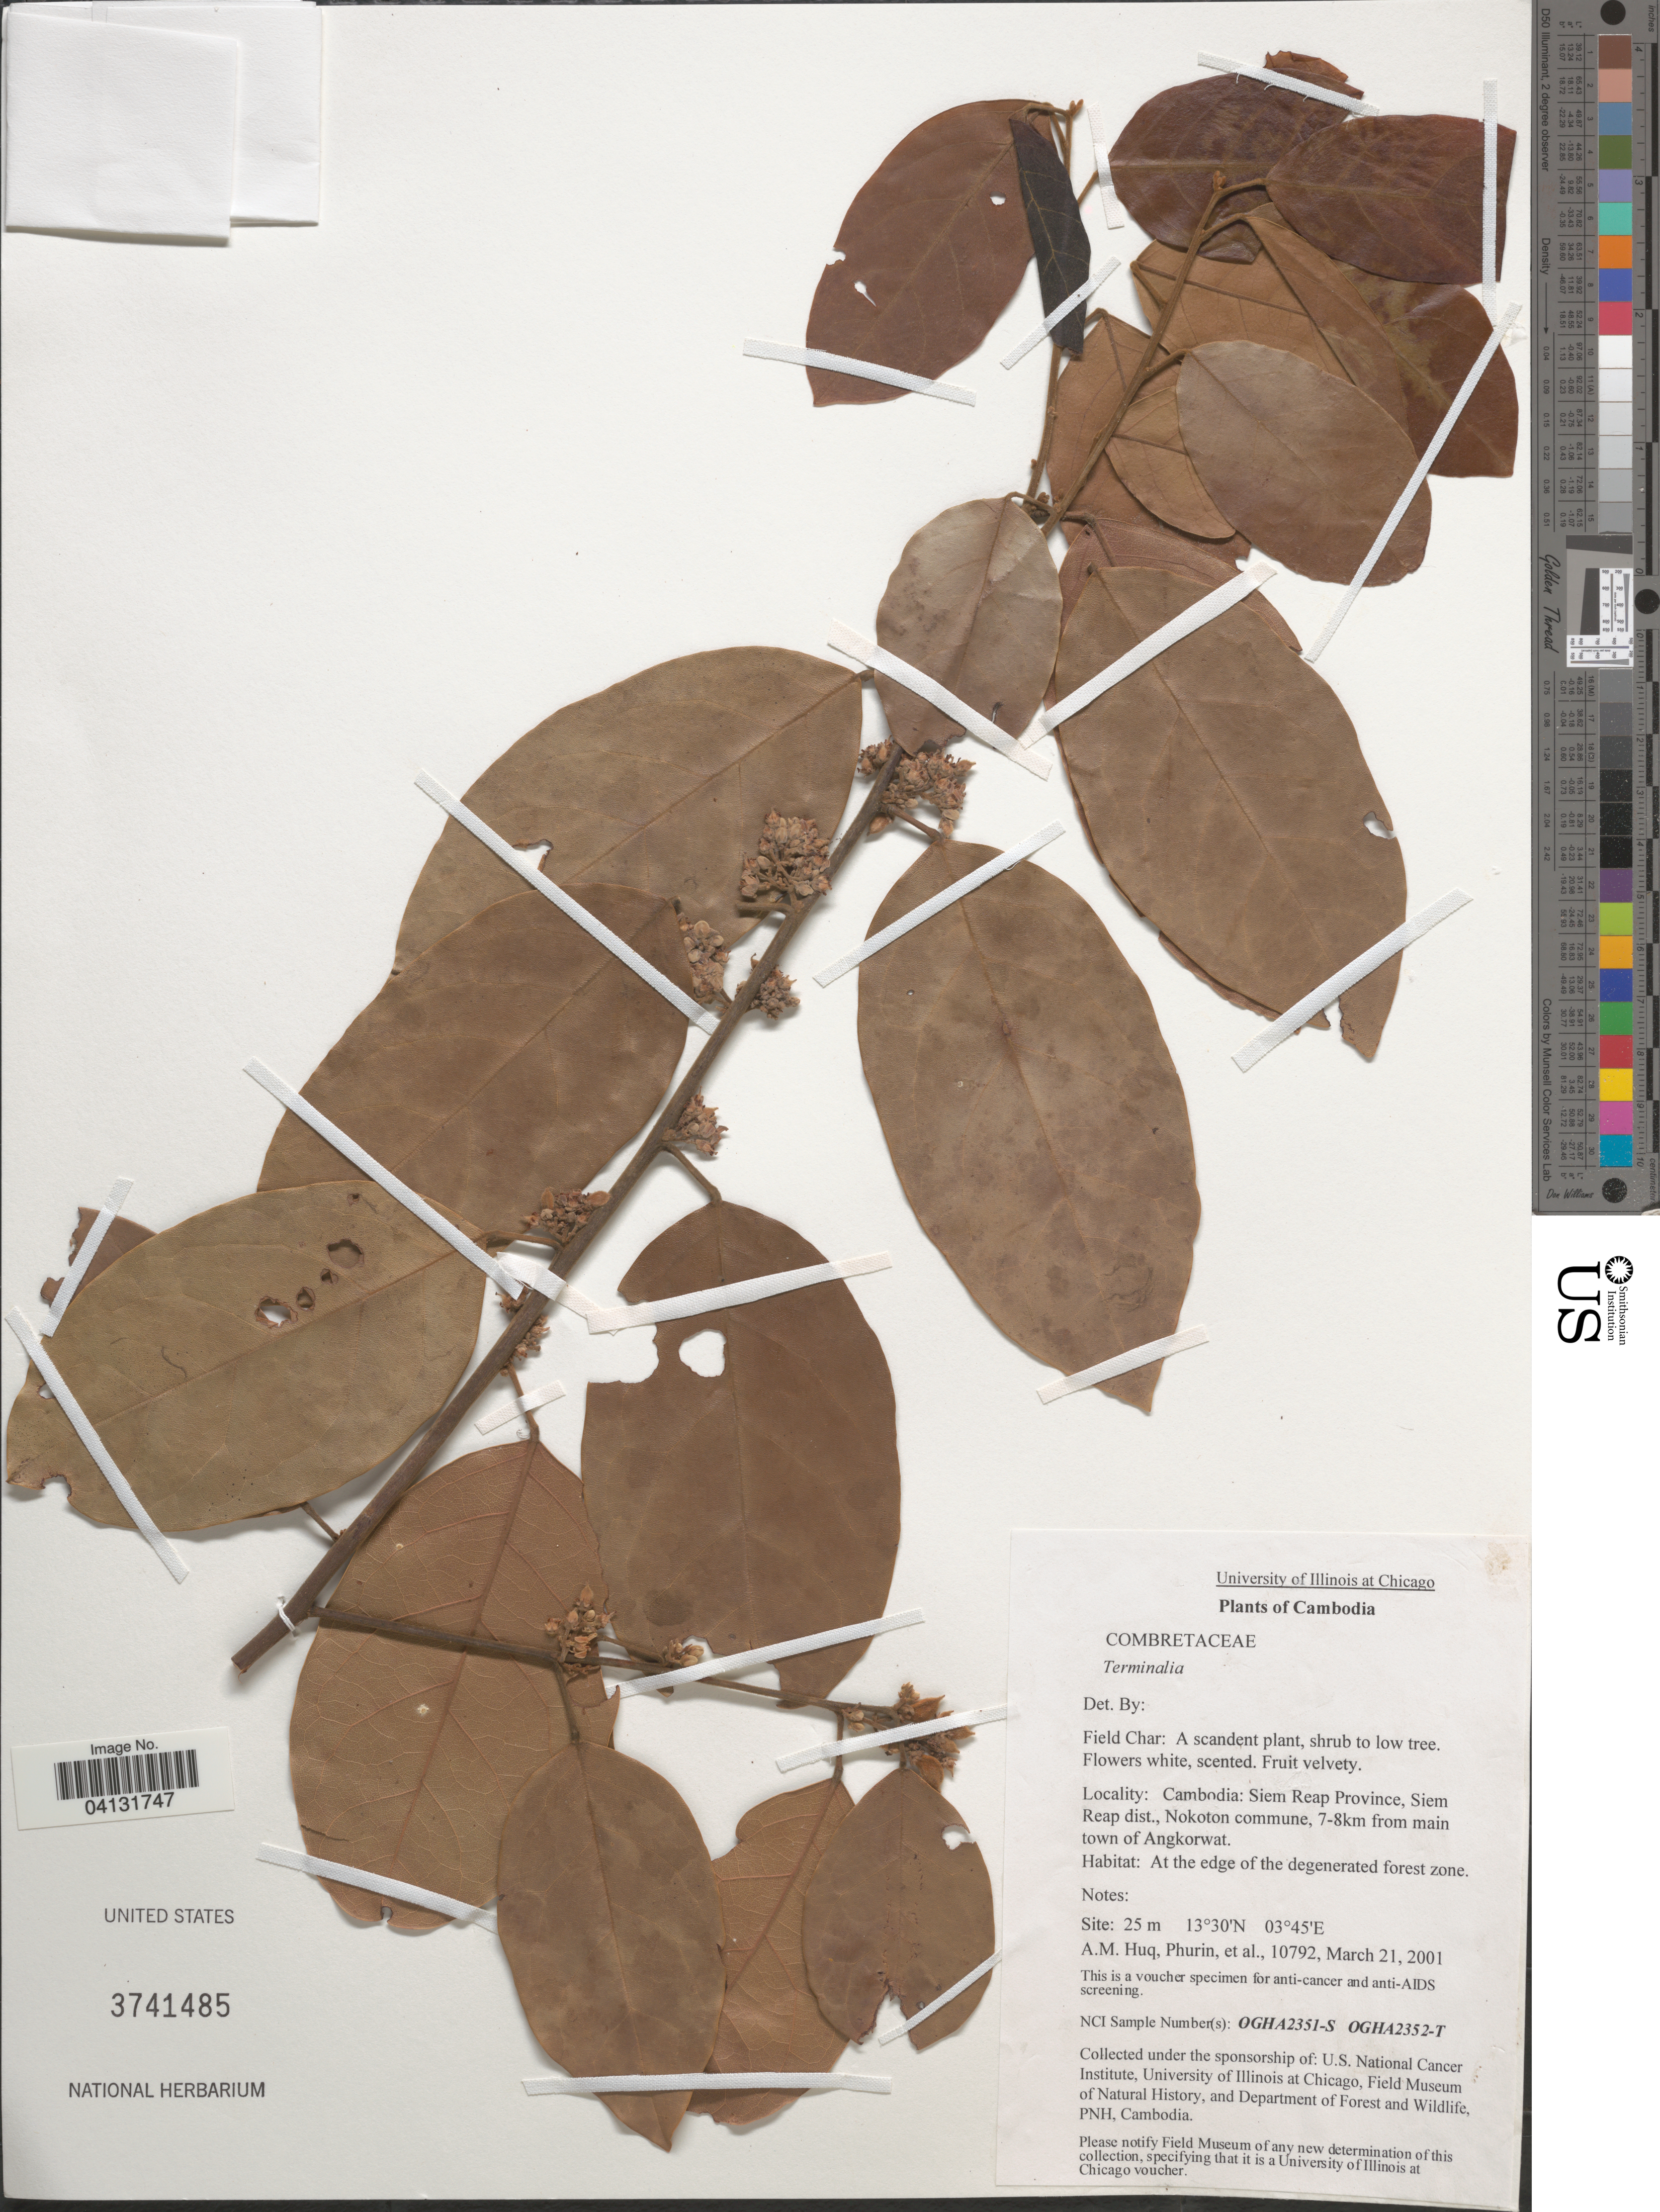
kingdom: Plantae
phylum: Tracheophyta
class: Magnoliopsida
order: Myrtales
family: Combretaceae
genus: Terminalia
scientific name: Terminalia sp.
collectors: A. M. Huq, -. Phurin & et al.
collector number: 10792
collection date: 2001-03-21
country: Cambodia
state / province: Siĕm Réab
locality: Siem Reap Province, Siem Reap dist., Nokoton commune, 7-8km from main town of Angkorwat.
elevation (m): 25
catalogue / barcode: US 3741485